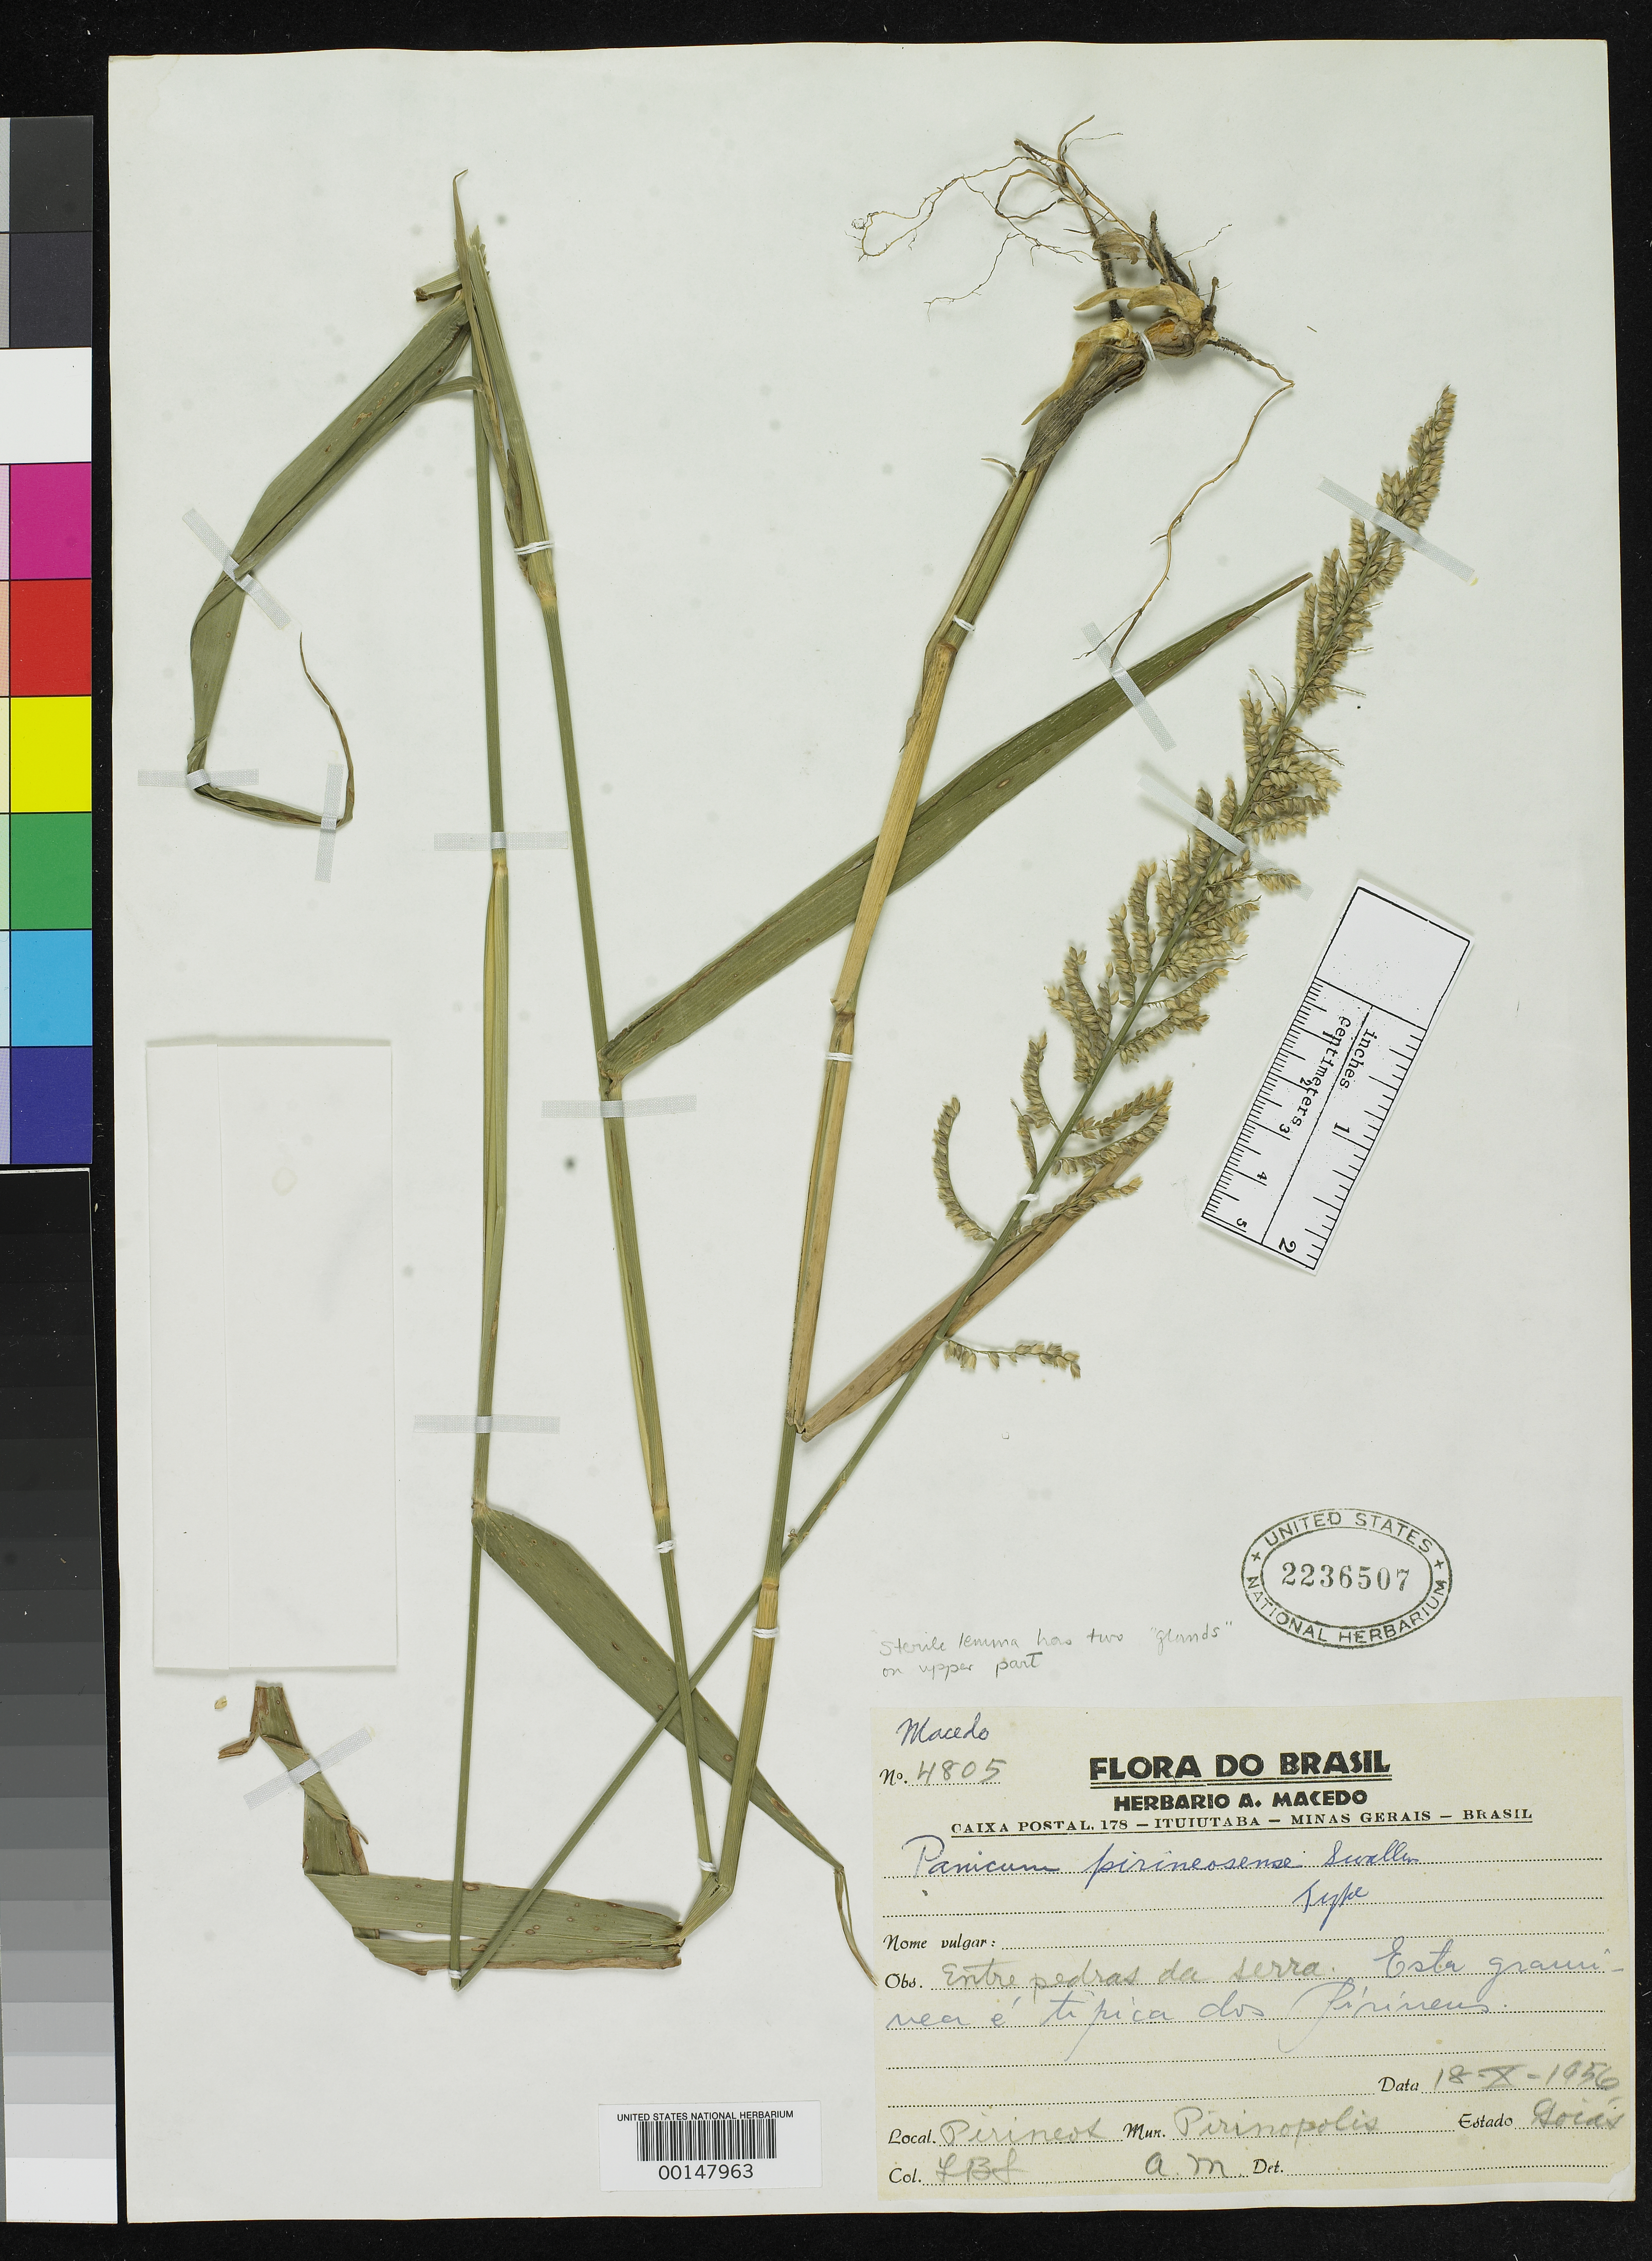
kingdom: Plantae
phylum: Tracheophyta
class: Liliopsida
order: Poales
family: Poaceae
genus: Panicum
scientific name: Panicum pirineosense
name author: Swallen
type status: Holotype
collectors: L. Smith & A. Macedo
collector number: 4805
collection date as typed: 18 Oct 1956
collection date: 1956-10-18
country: Brazil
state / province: Goiás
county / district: Pirenópolis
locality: Pirineos.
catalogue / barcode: US 2236507